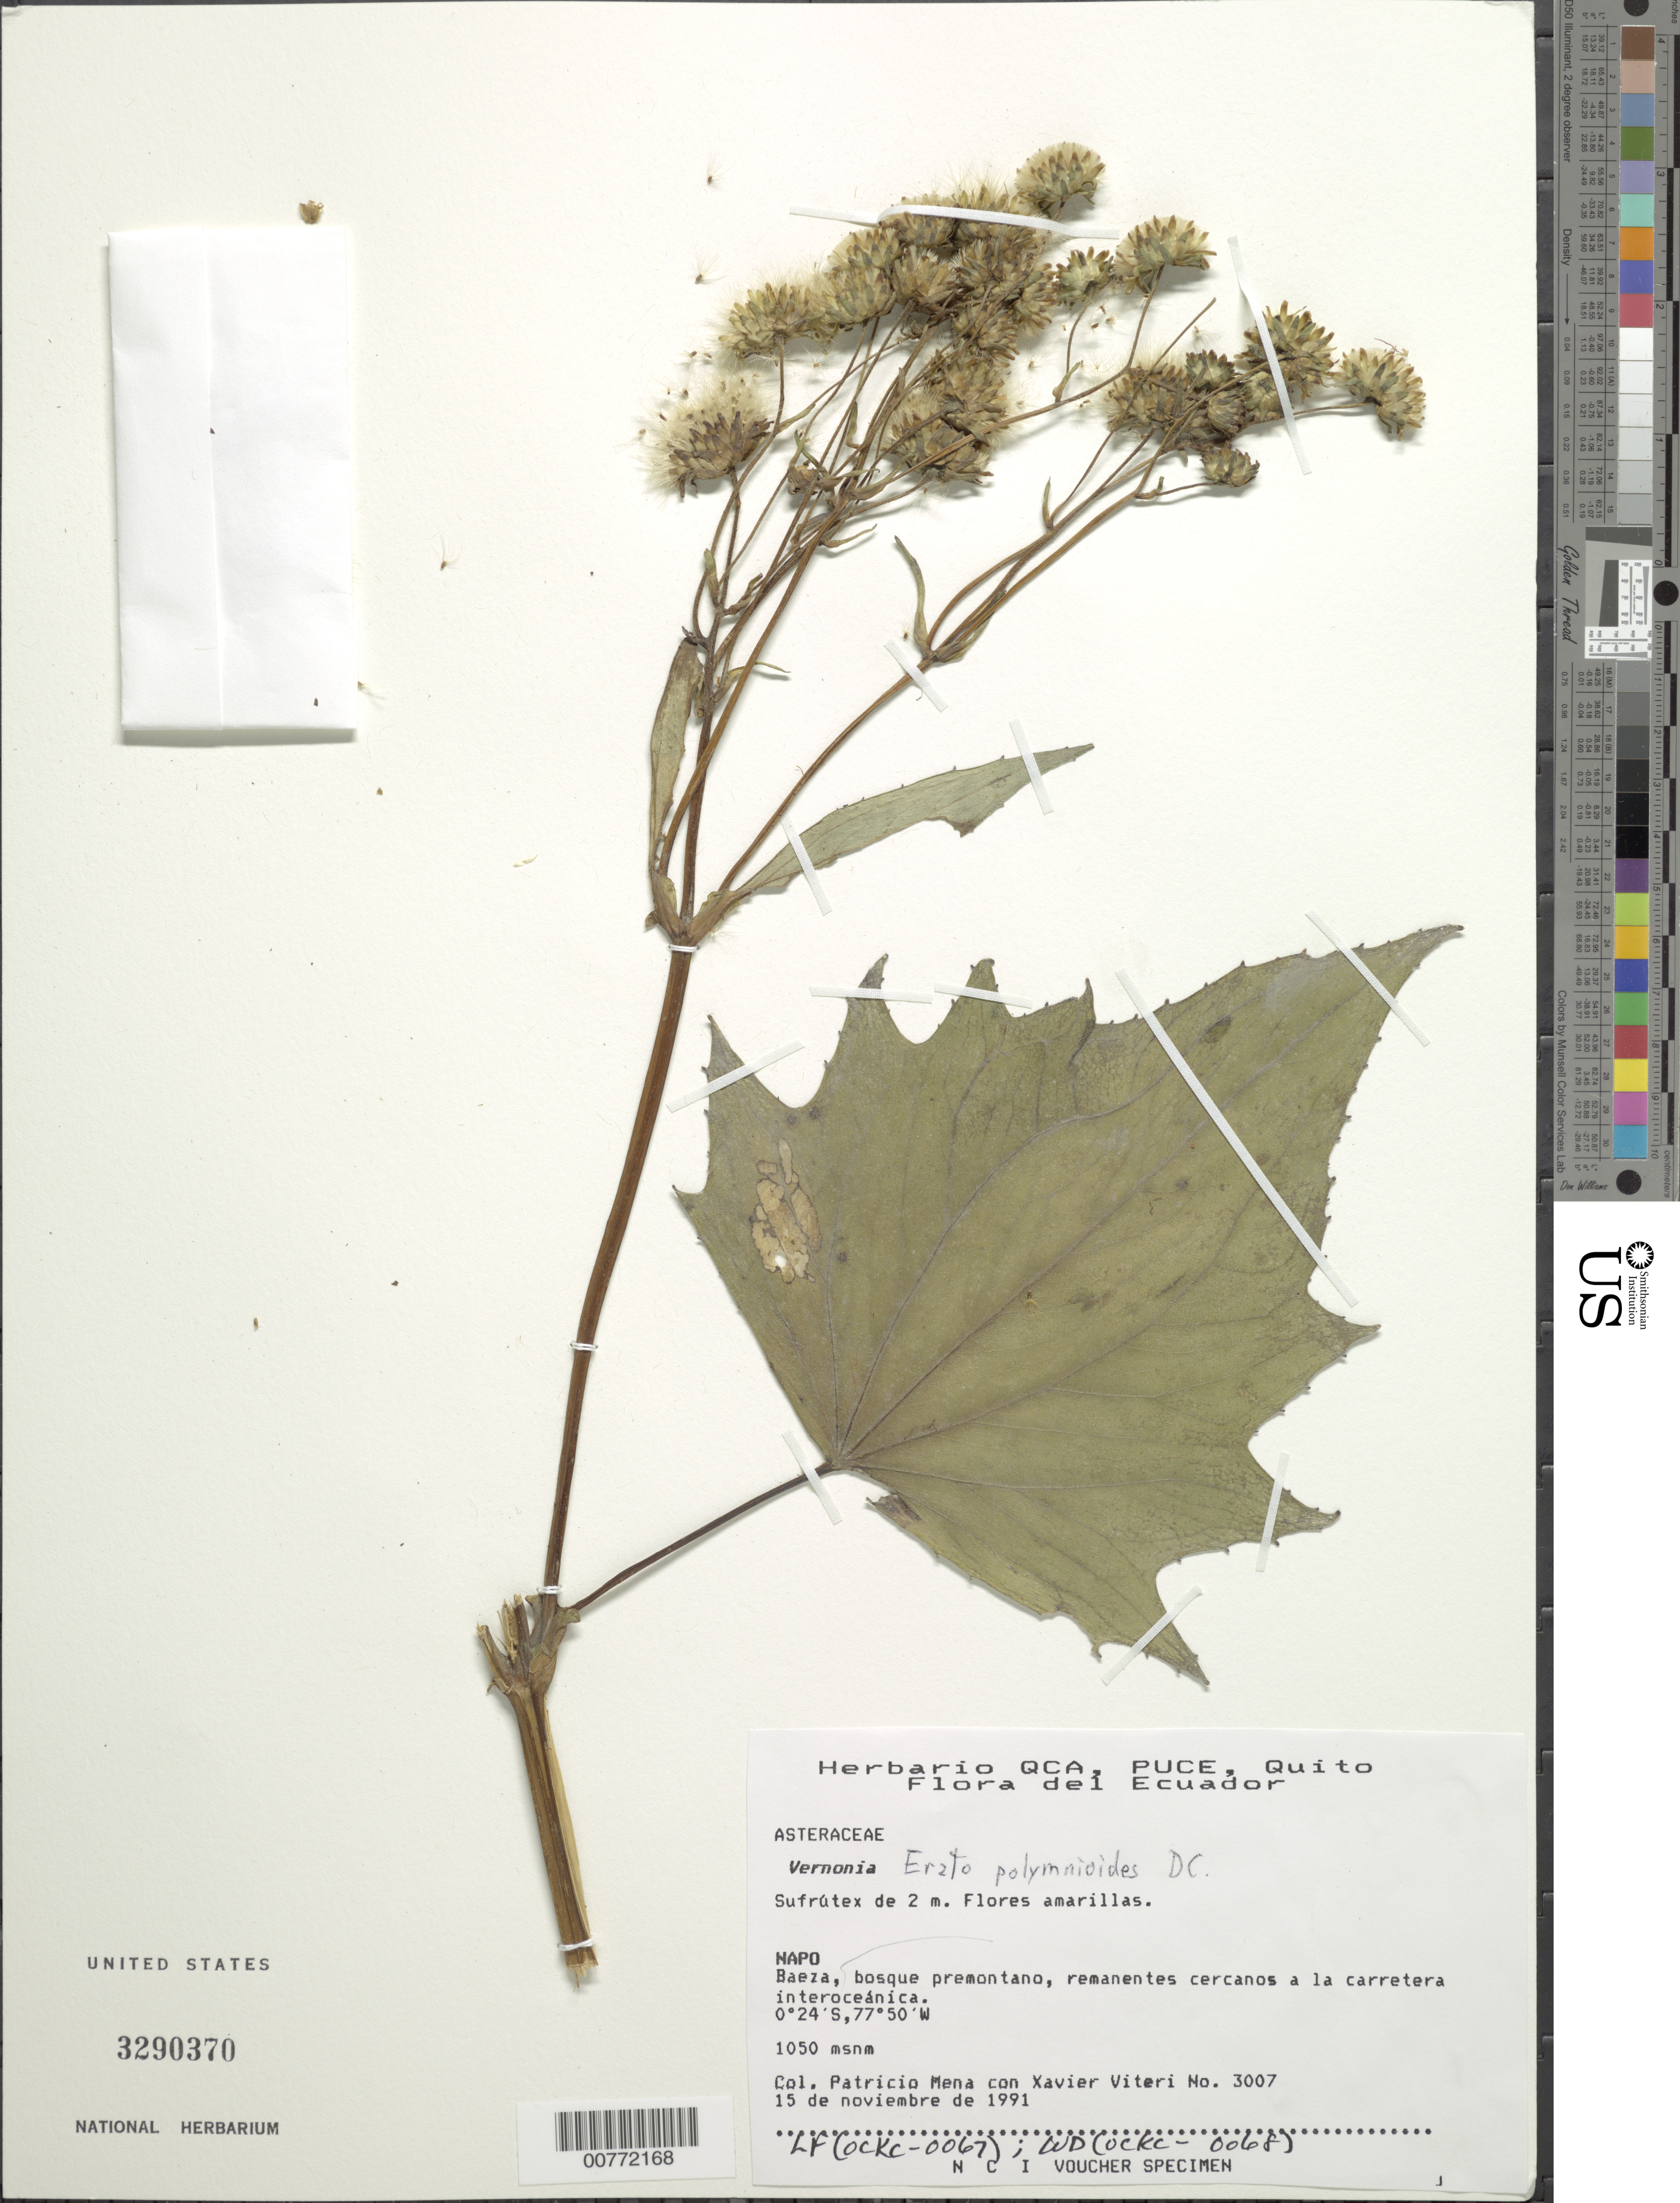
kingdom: Plantae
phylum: Tracheophyta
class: Magnoliopsida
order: Asterales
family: Asteraceae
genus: Erato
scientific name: Erato polymnioides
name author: DC.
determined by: Robinson, Harold E., (US)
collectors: P. Mena & X. Viteri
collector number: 3007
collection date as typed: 15 November 1991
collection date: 1991-11-15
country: Ecuador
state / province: Napo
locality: Baeza, remanentes cercanos a la carretera interoceánica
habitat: Bosque premontano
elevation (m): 1050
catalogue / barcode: US 3290370